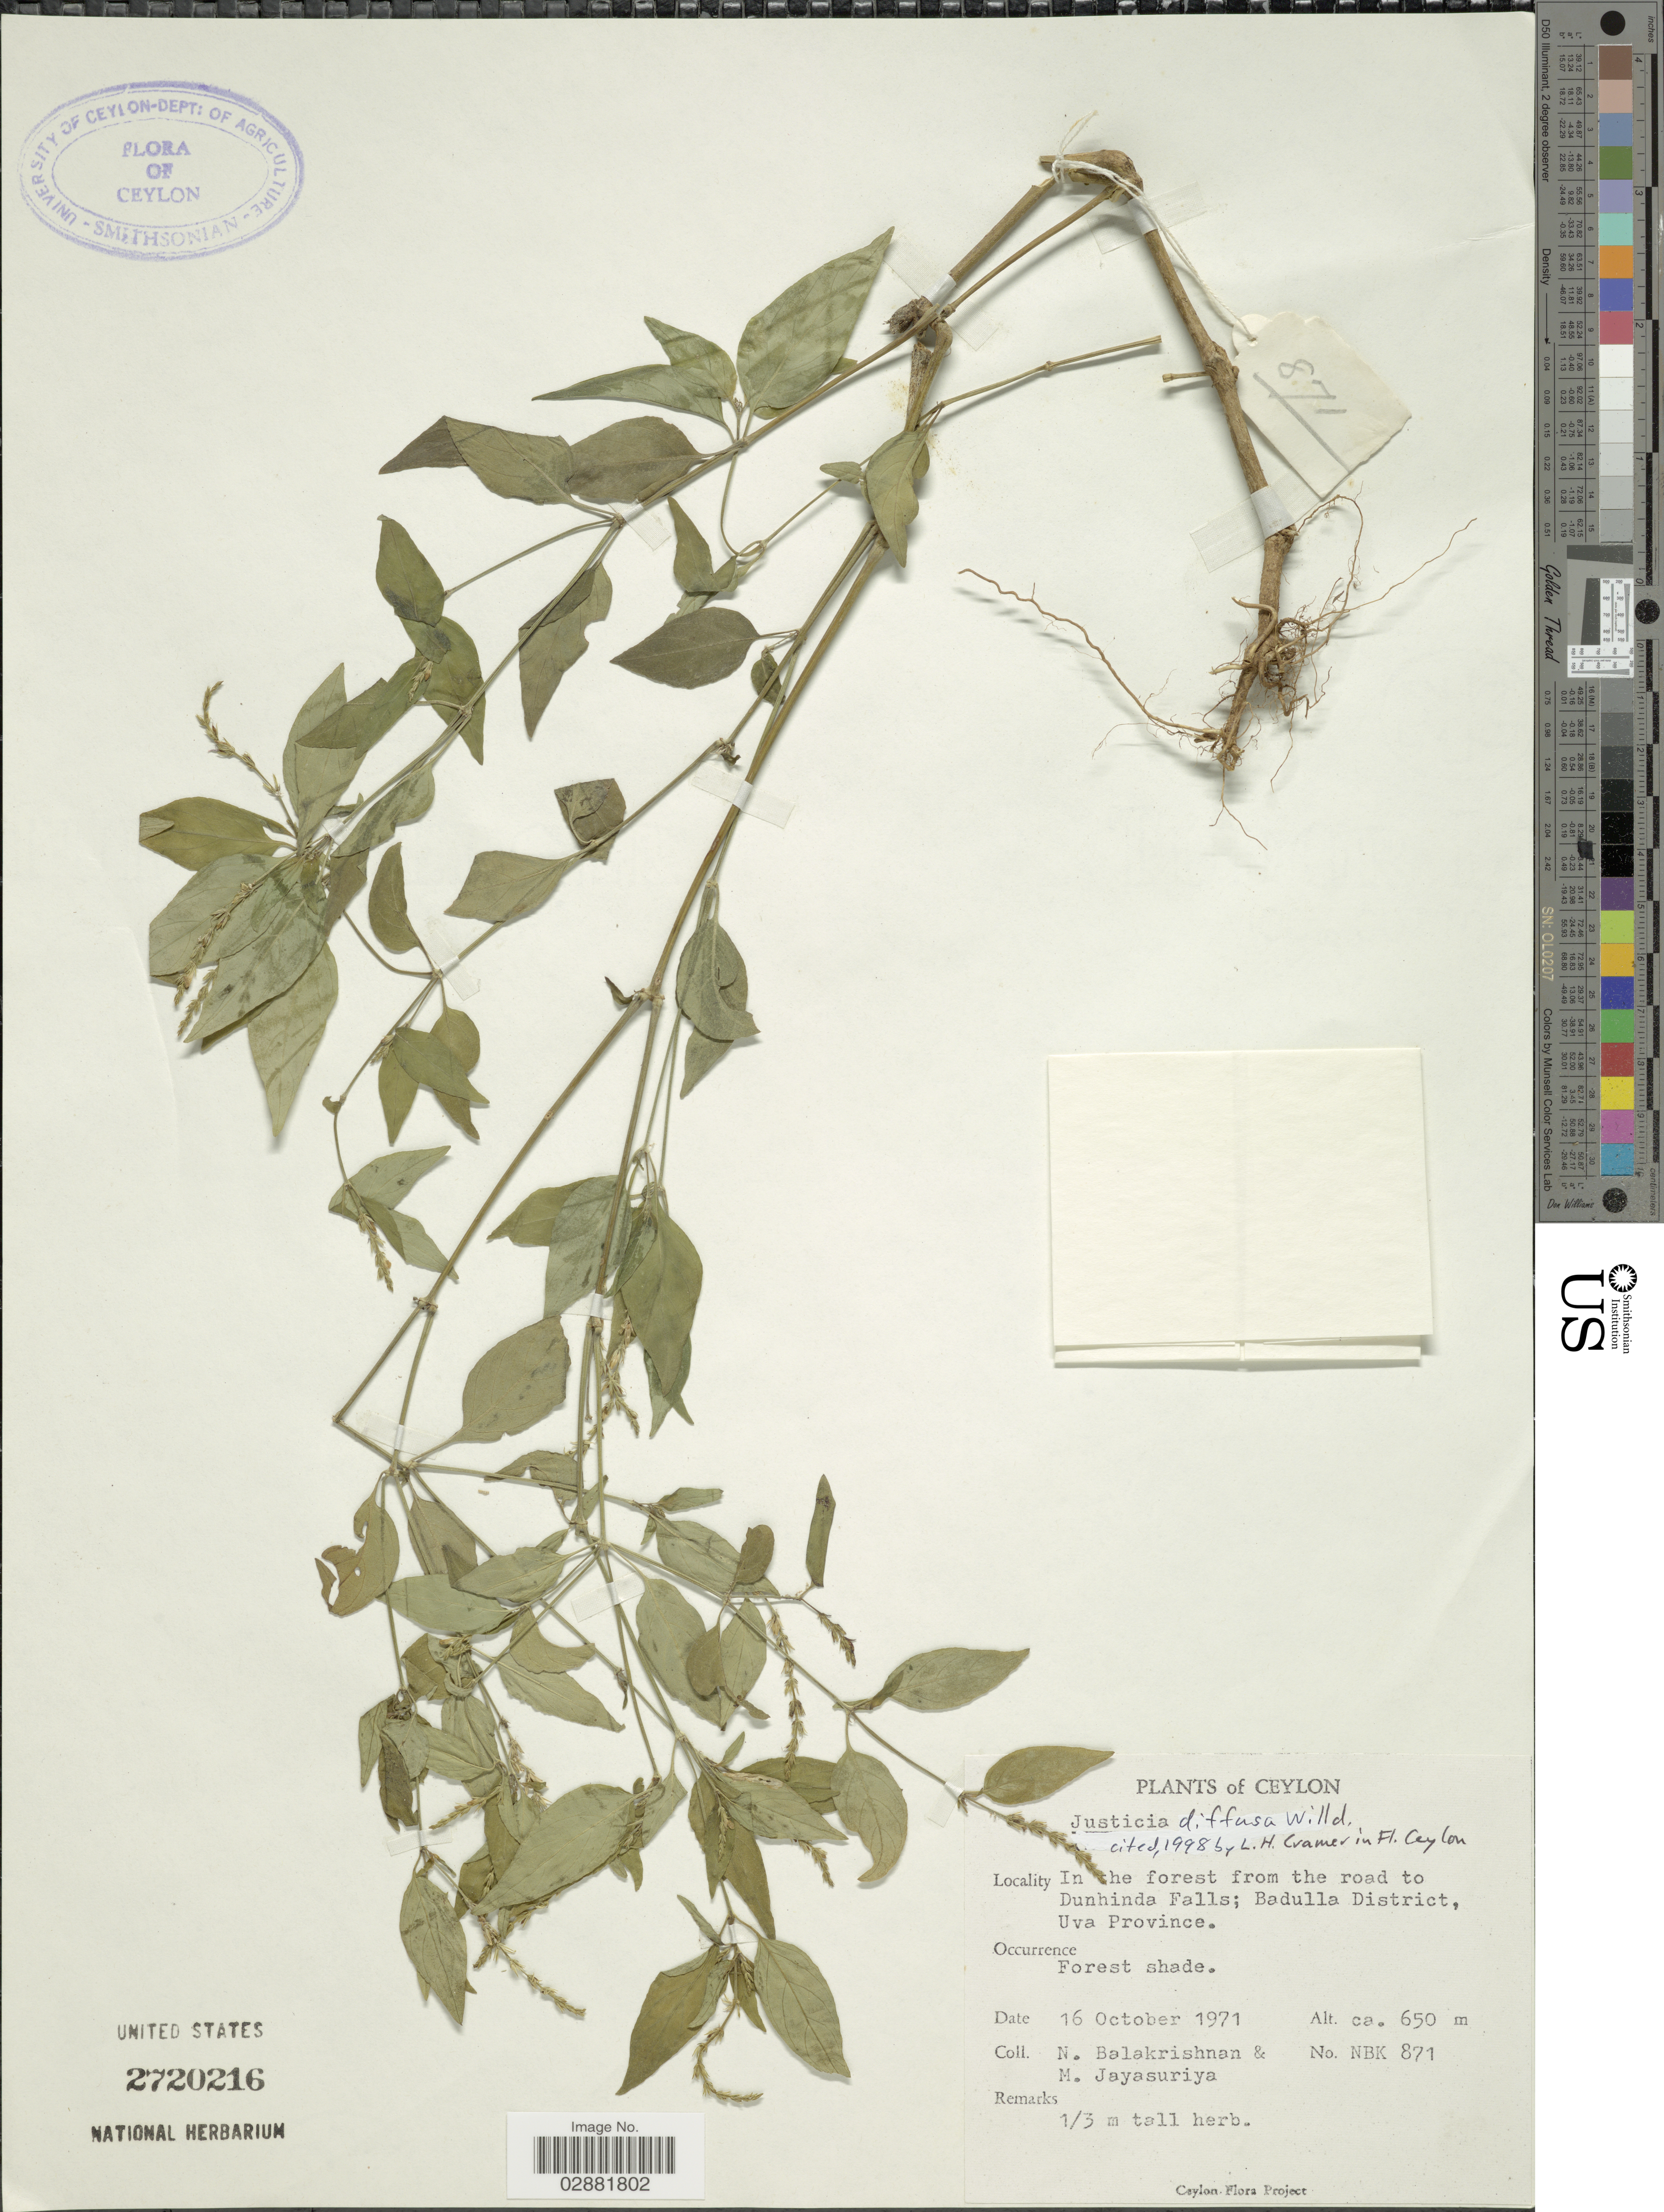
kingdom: Plantae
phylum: Tracheophyta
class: Magnoliopsida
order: Lamiales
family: Acanthaceae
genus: Justicia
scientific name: Justicia diffusa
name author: Willd.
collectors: N. Balakrishnan & M. Jayasuriya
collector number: NBK871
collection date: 1971-10-16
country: Sri Lanka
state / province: Uva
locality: Ceylon, In the forest from the road to Dunhinda Falls, Badulla District.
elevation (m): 650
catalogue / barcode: US 2720216